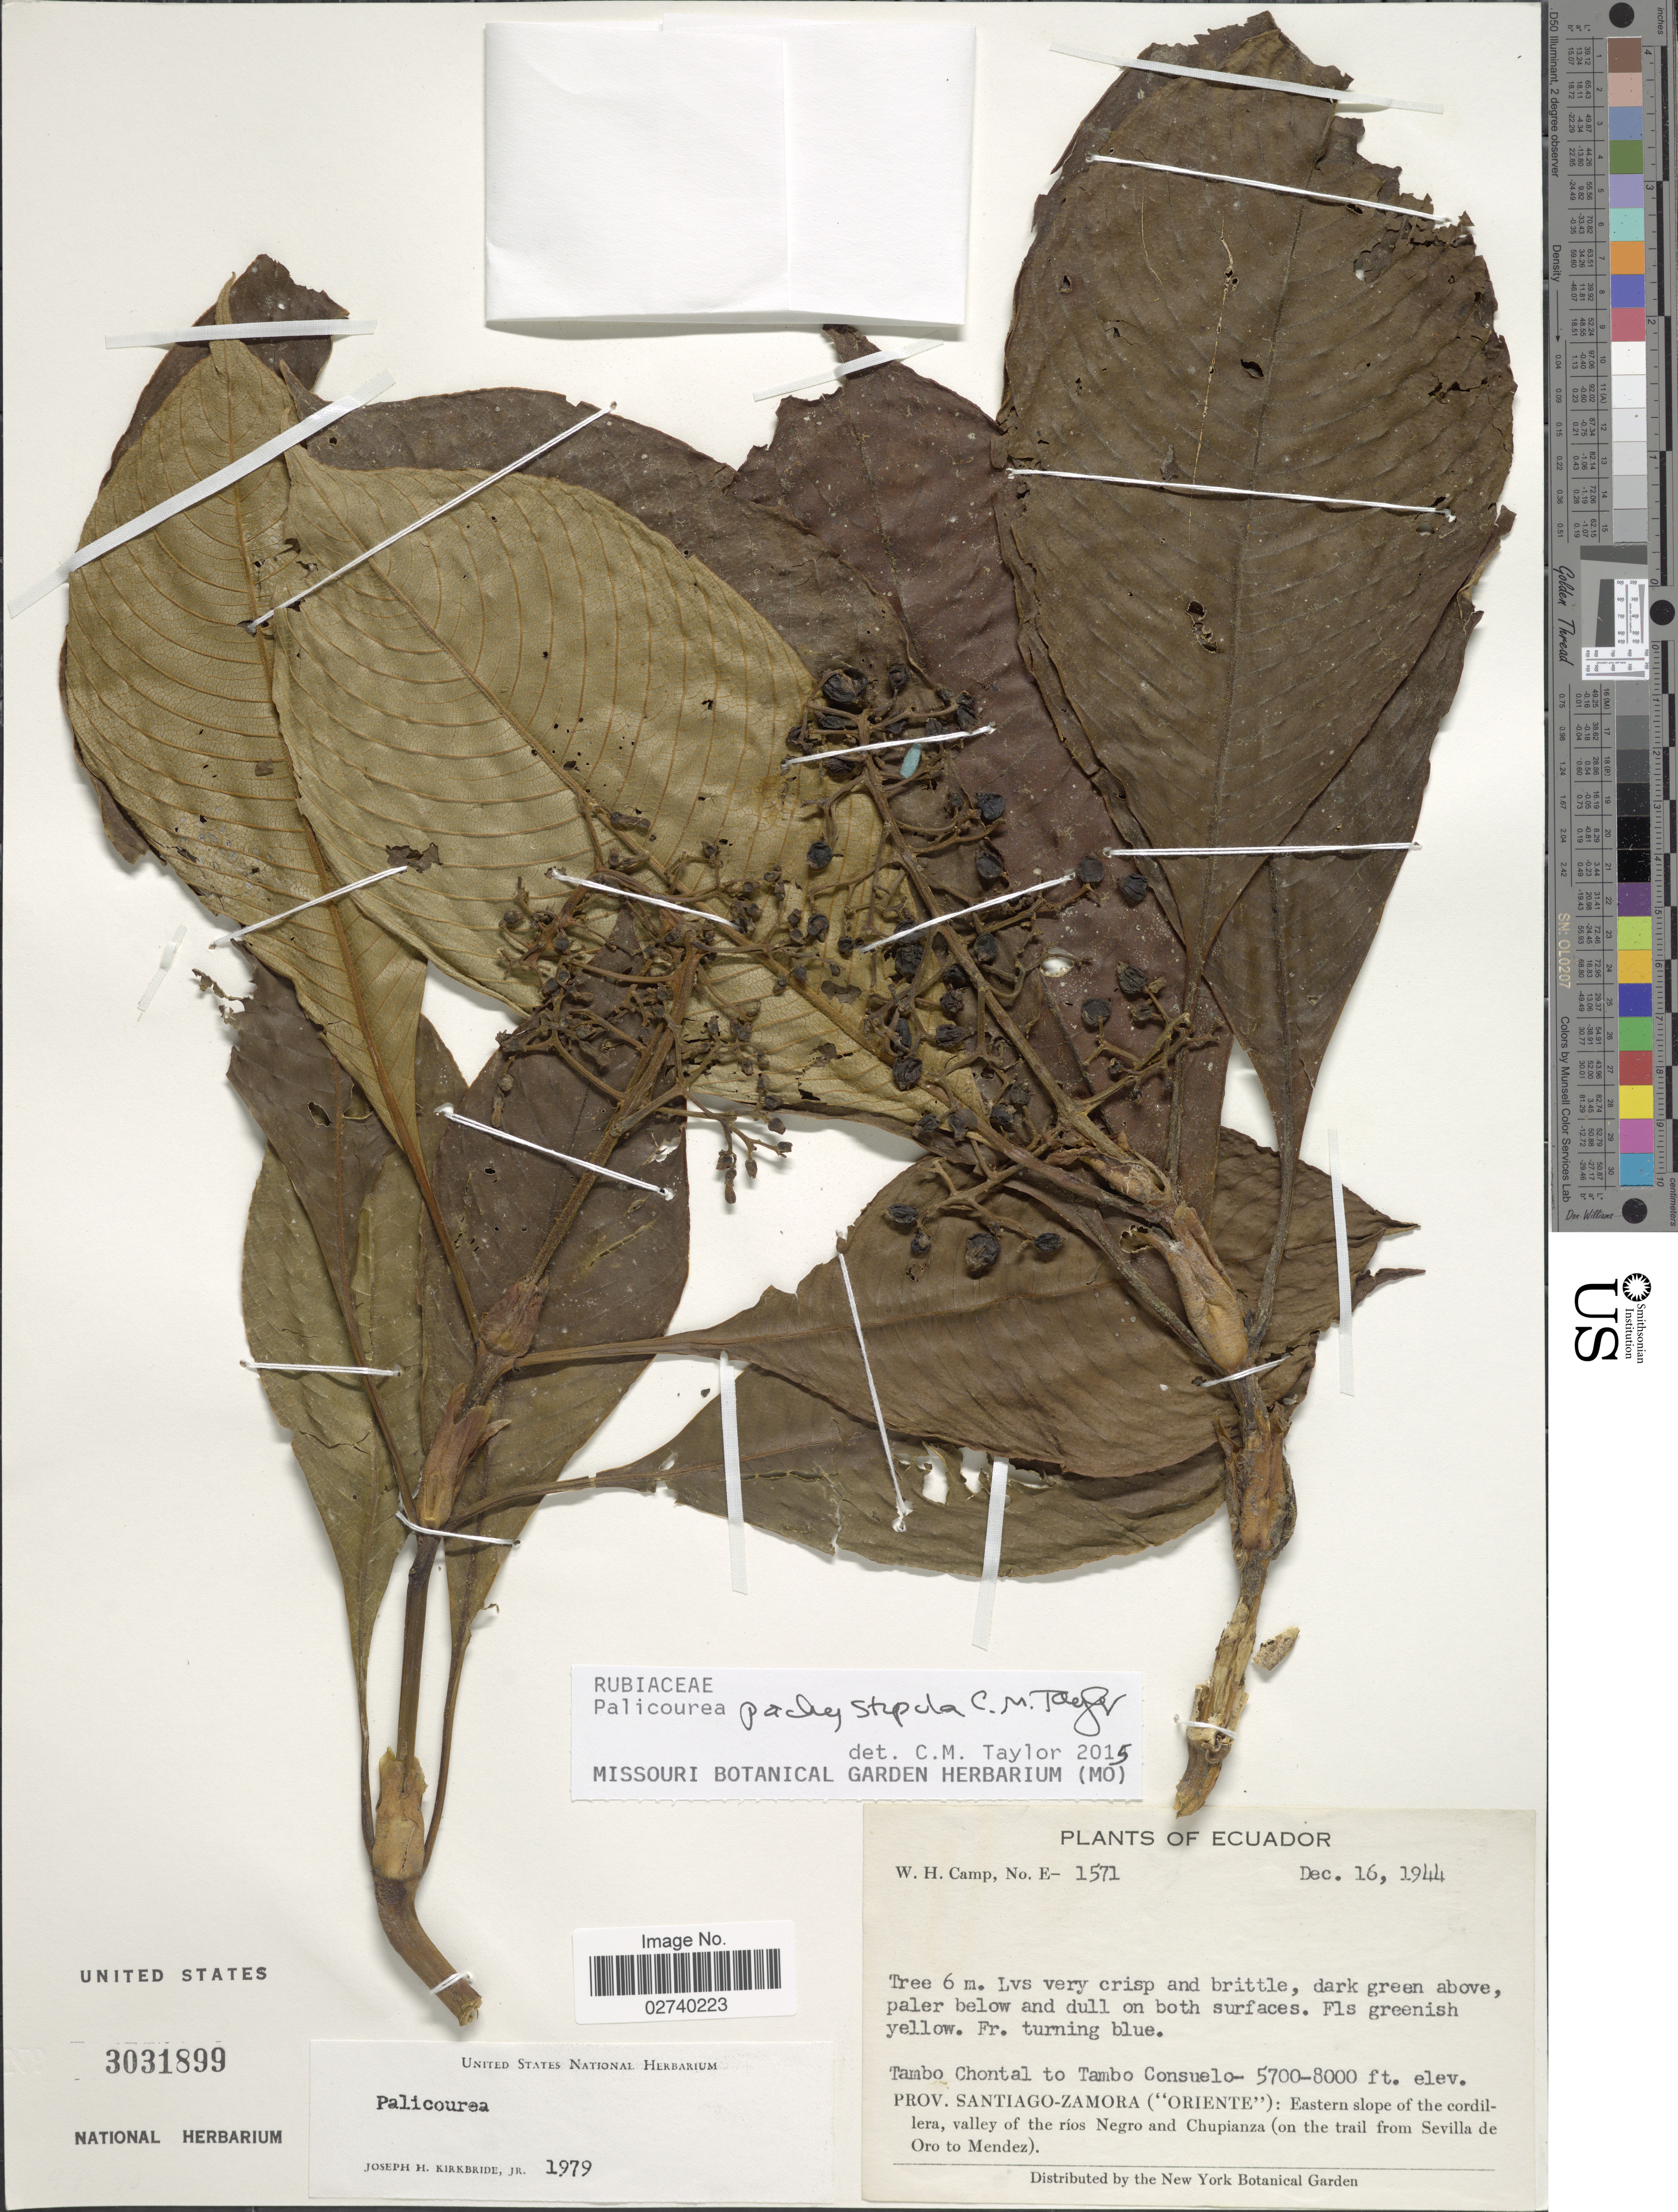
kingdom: Plantae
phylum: Tracheophyta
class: Magnoliopsida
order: Gentianales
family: Rubiaceae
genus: Palicourea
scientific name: Palicourea pachystipula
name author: C.M. Taylor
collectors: W. H. Camp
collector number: E-1571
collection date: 1944-12-16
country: Ecuador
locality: Tambo Chontal to Tambo Consuelo, Prov. Santiago-Zamora ("Oriente"): Eastern slope of the cordillera, valley of the rios Negro and Chupianza (on the trail from Sevilla de Oro de Mendez)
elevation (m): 1737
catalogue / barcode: US 3031899